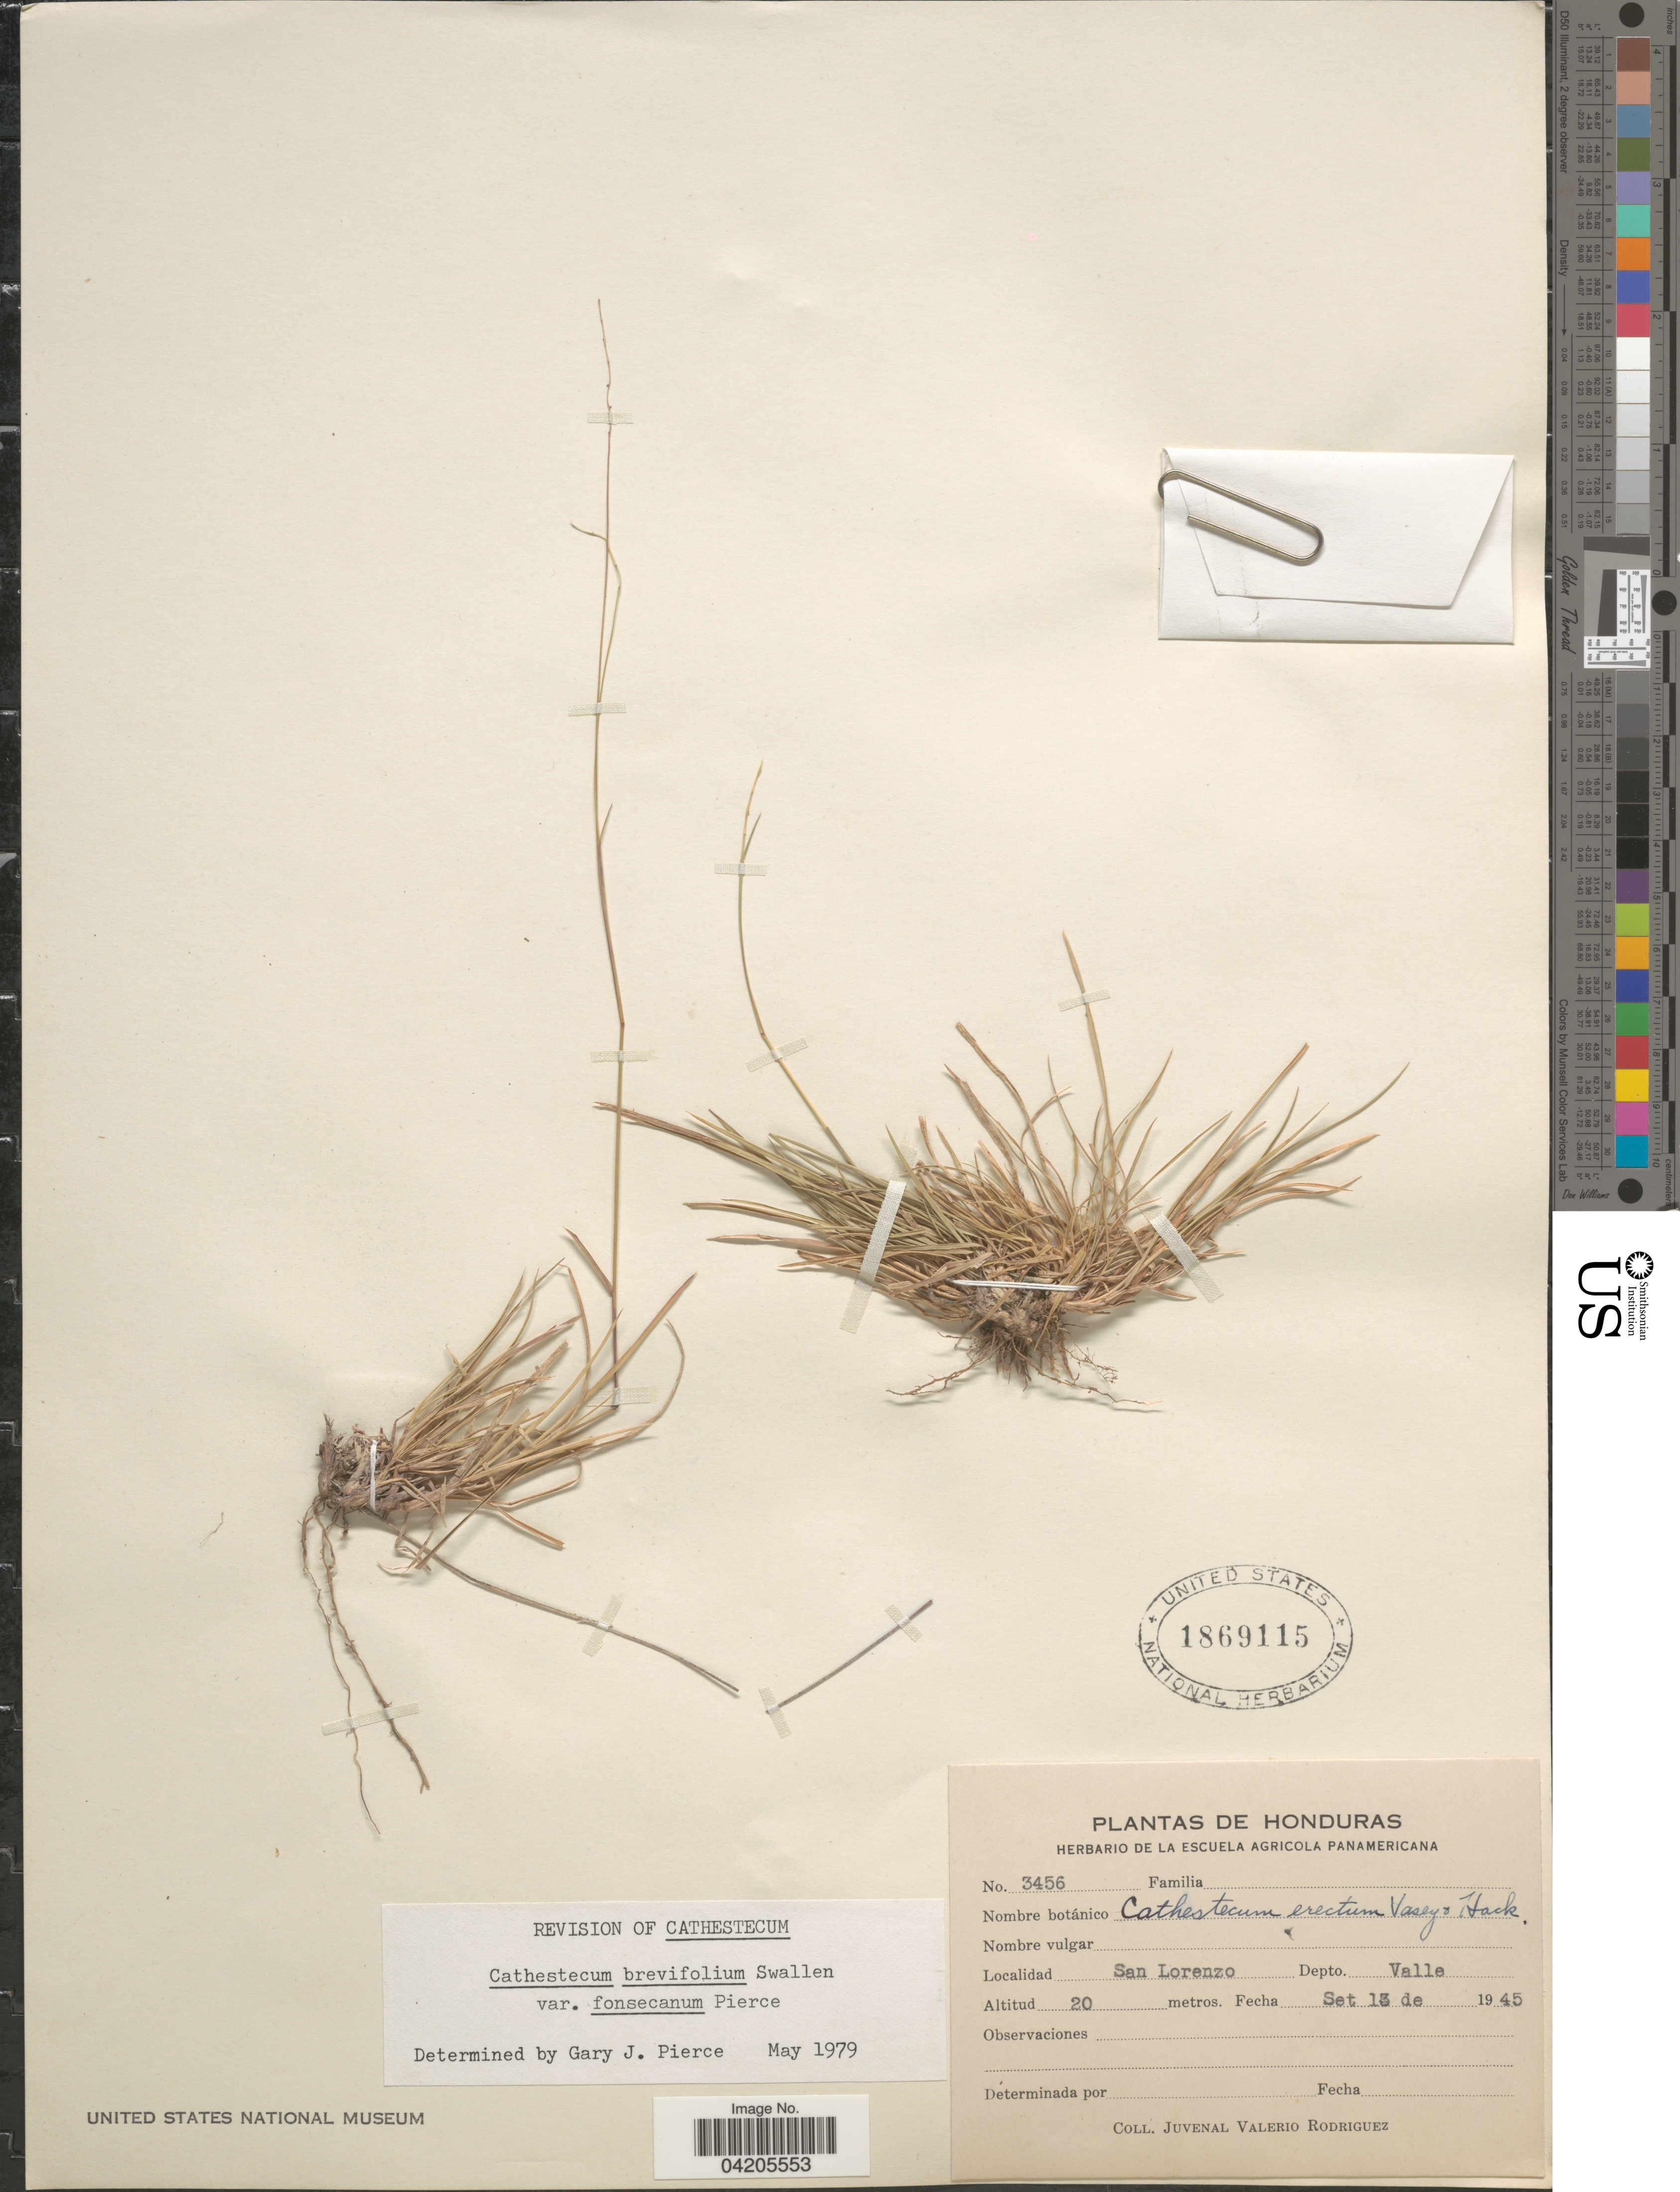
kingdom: Plantae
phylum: Tracheophyta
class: Liliopsida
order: Poales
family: Poaceae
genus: Bouteloua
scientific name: Bouteloua diversispicula var. fonsecanum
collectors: J. Valerio R.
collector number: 3456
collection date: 1945-09-13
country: Honduras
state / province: Valle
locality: San Lorenzo. Depto. Valle.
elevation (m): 20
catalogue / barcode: US 1869115